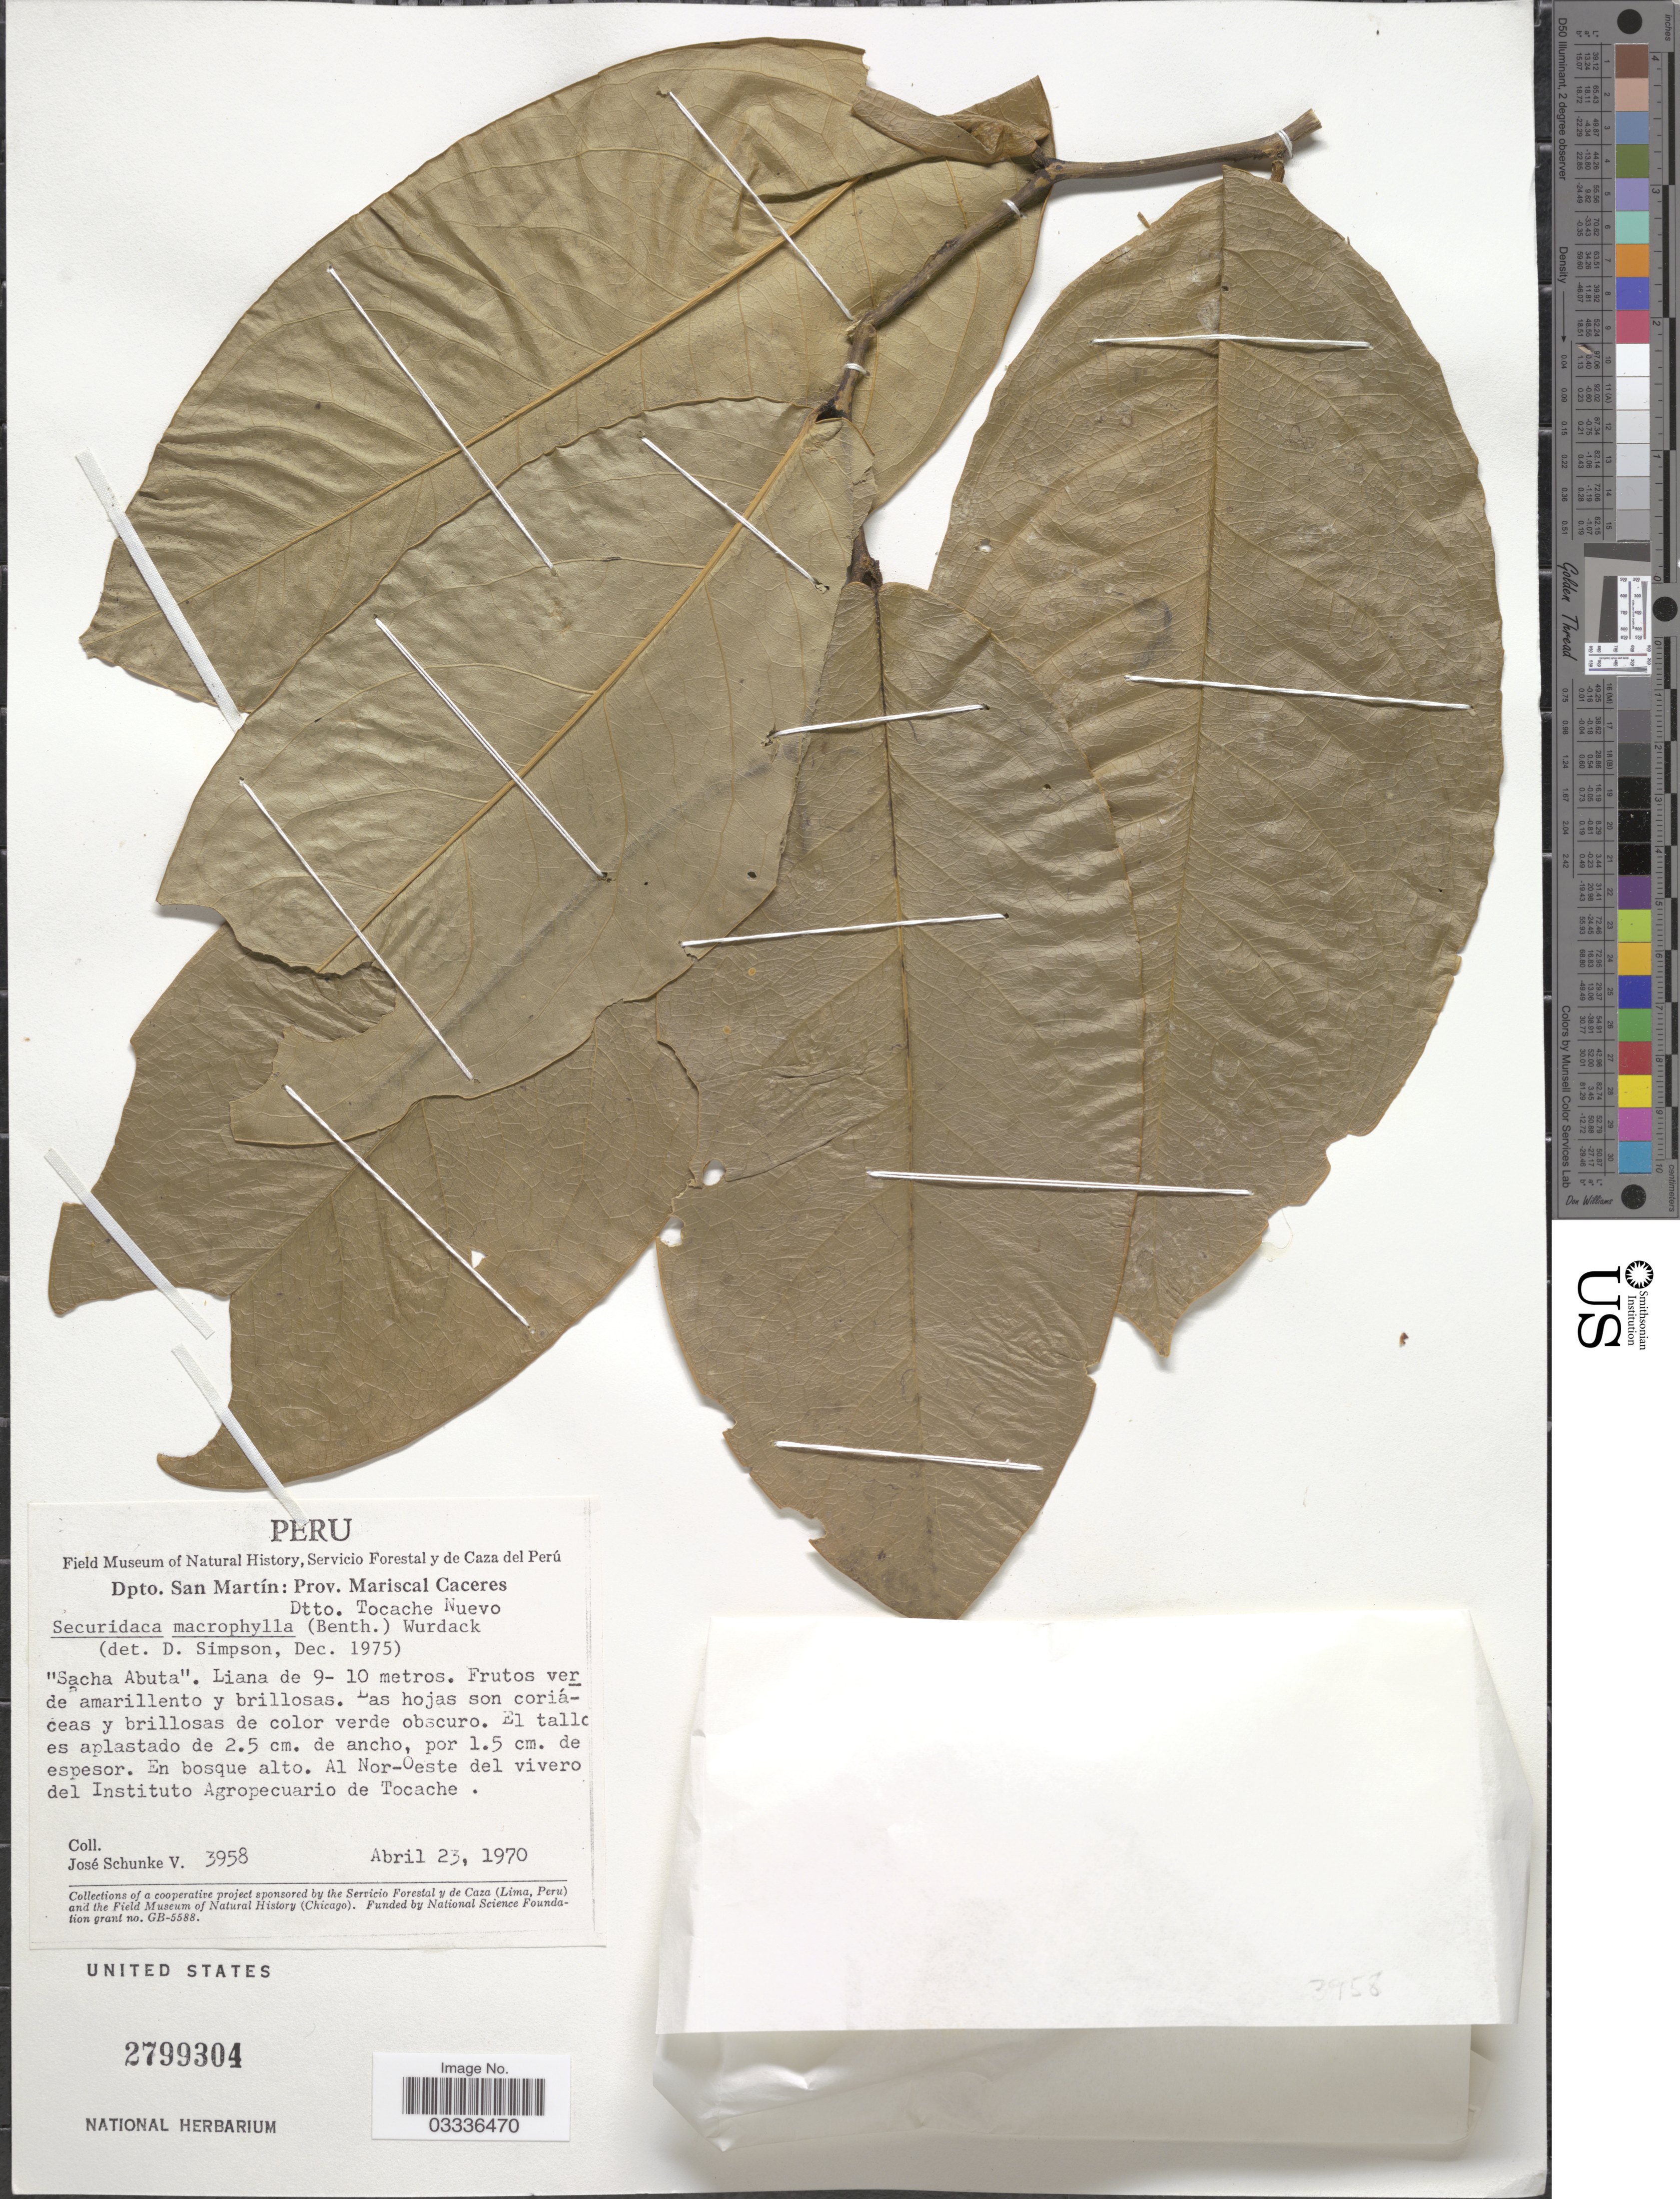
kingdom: Plantae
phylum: Tracheophyta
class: Magnoliopsida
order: Fabales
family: Polygalaceae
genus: Securidaca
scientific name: Securidaca macrophylla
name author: Benth.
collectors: J. Schunke Vigo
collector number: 3958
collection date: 1970-04-23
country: Peru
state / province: San Martín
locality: Dpto. San Martín: Prov. Mariscal Caceres. Dtto. Tocache Nuevo. Al Nor-Oeste del vivero del Instituto Agropecuario de Tocache.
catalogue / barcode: US 2799304